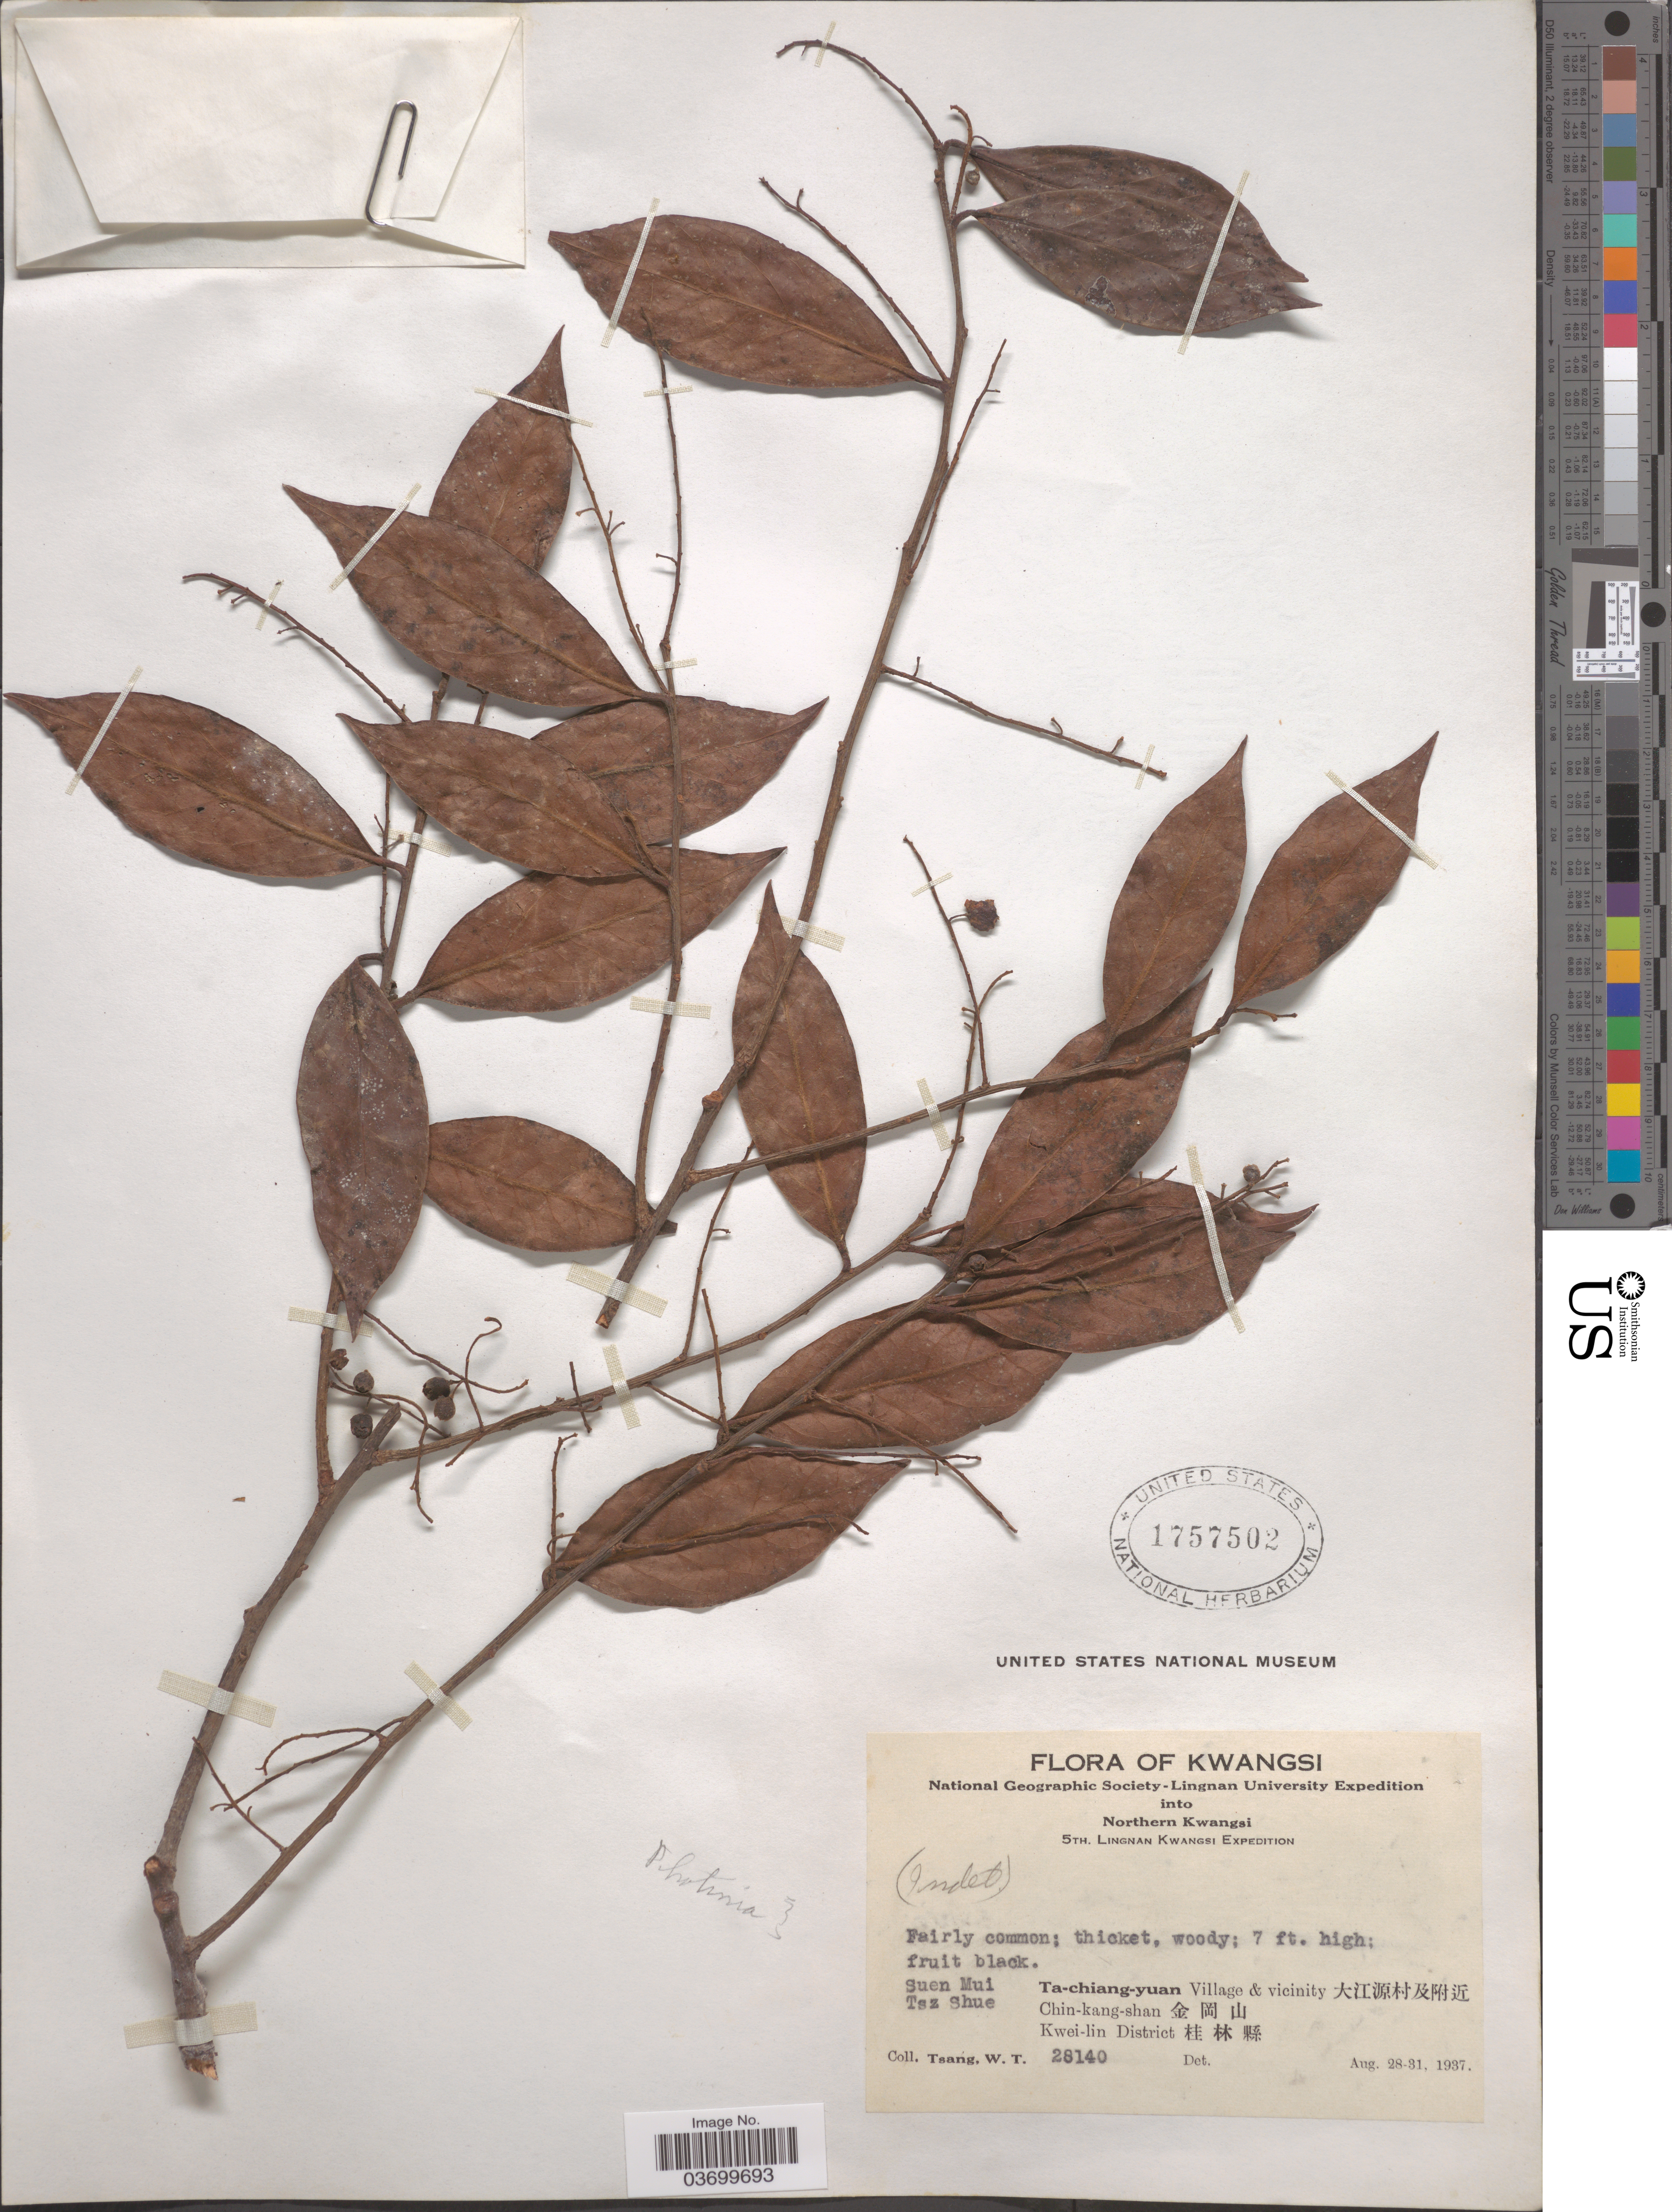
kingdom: Plantae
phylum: Tracheophyta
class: Magnoliopsida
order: Rosales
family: Rosaceae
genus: Photinia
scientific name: Photinia sp.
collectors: W. T. Tsang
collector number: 28140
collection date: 1937-08-28/1937-08-31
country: China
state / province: Guangxi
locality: Northern Kwangsi. Suen Mui Tsz Shue. Ta-chiang-yuan Village & vicinity X. Chin-kang-shan X. Kwei-lin District X.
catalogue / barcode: US 1757502